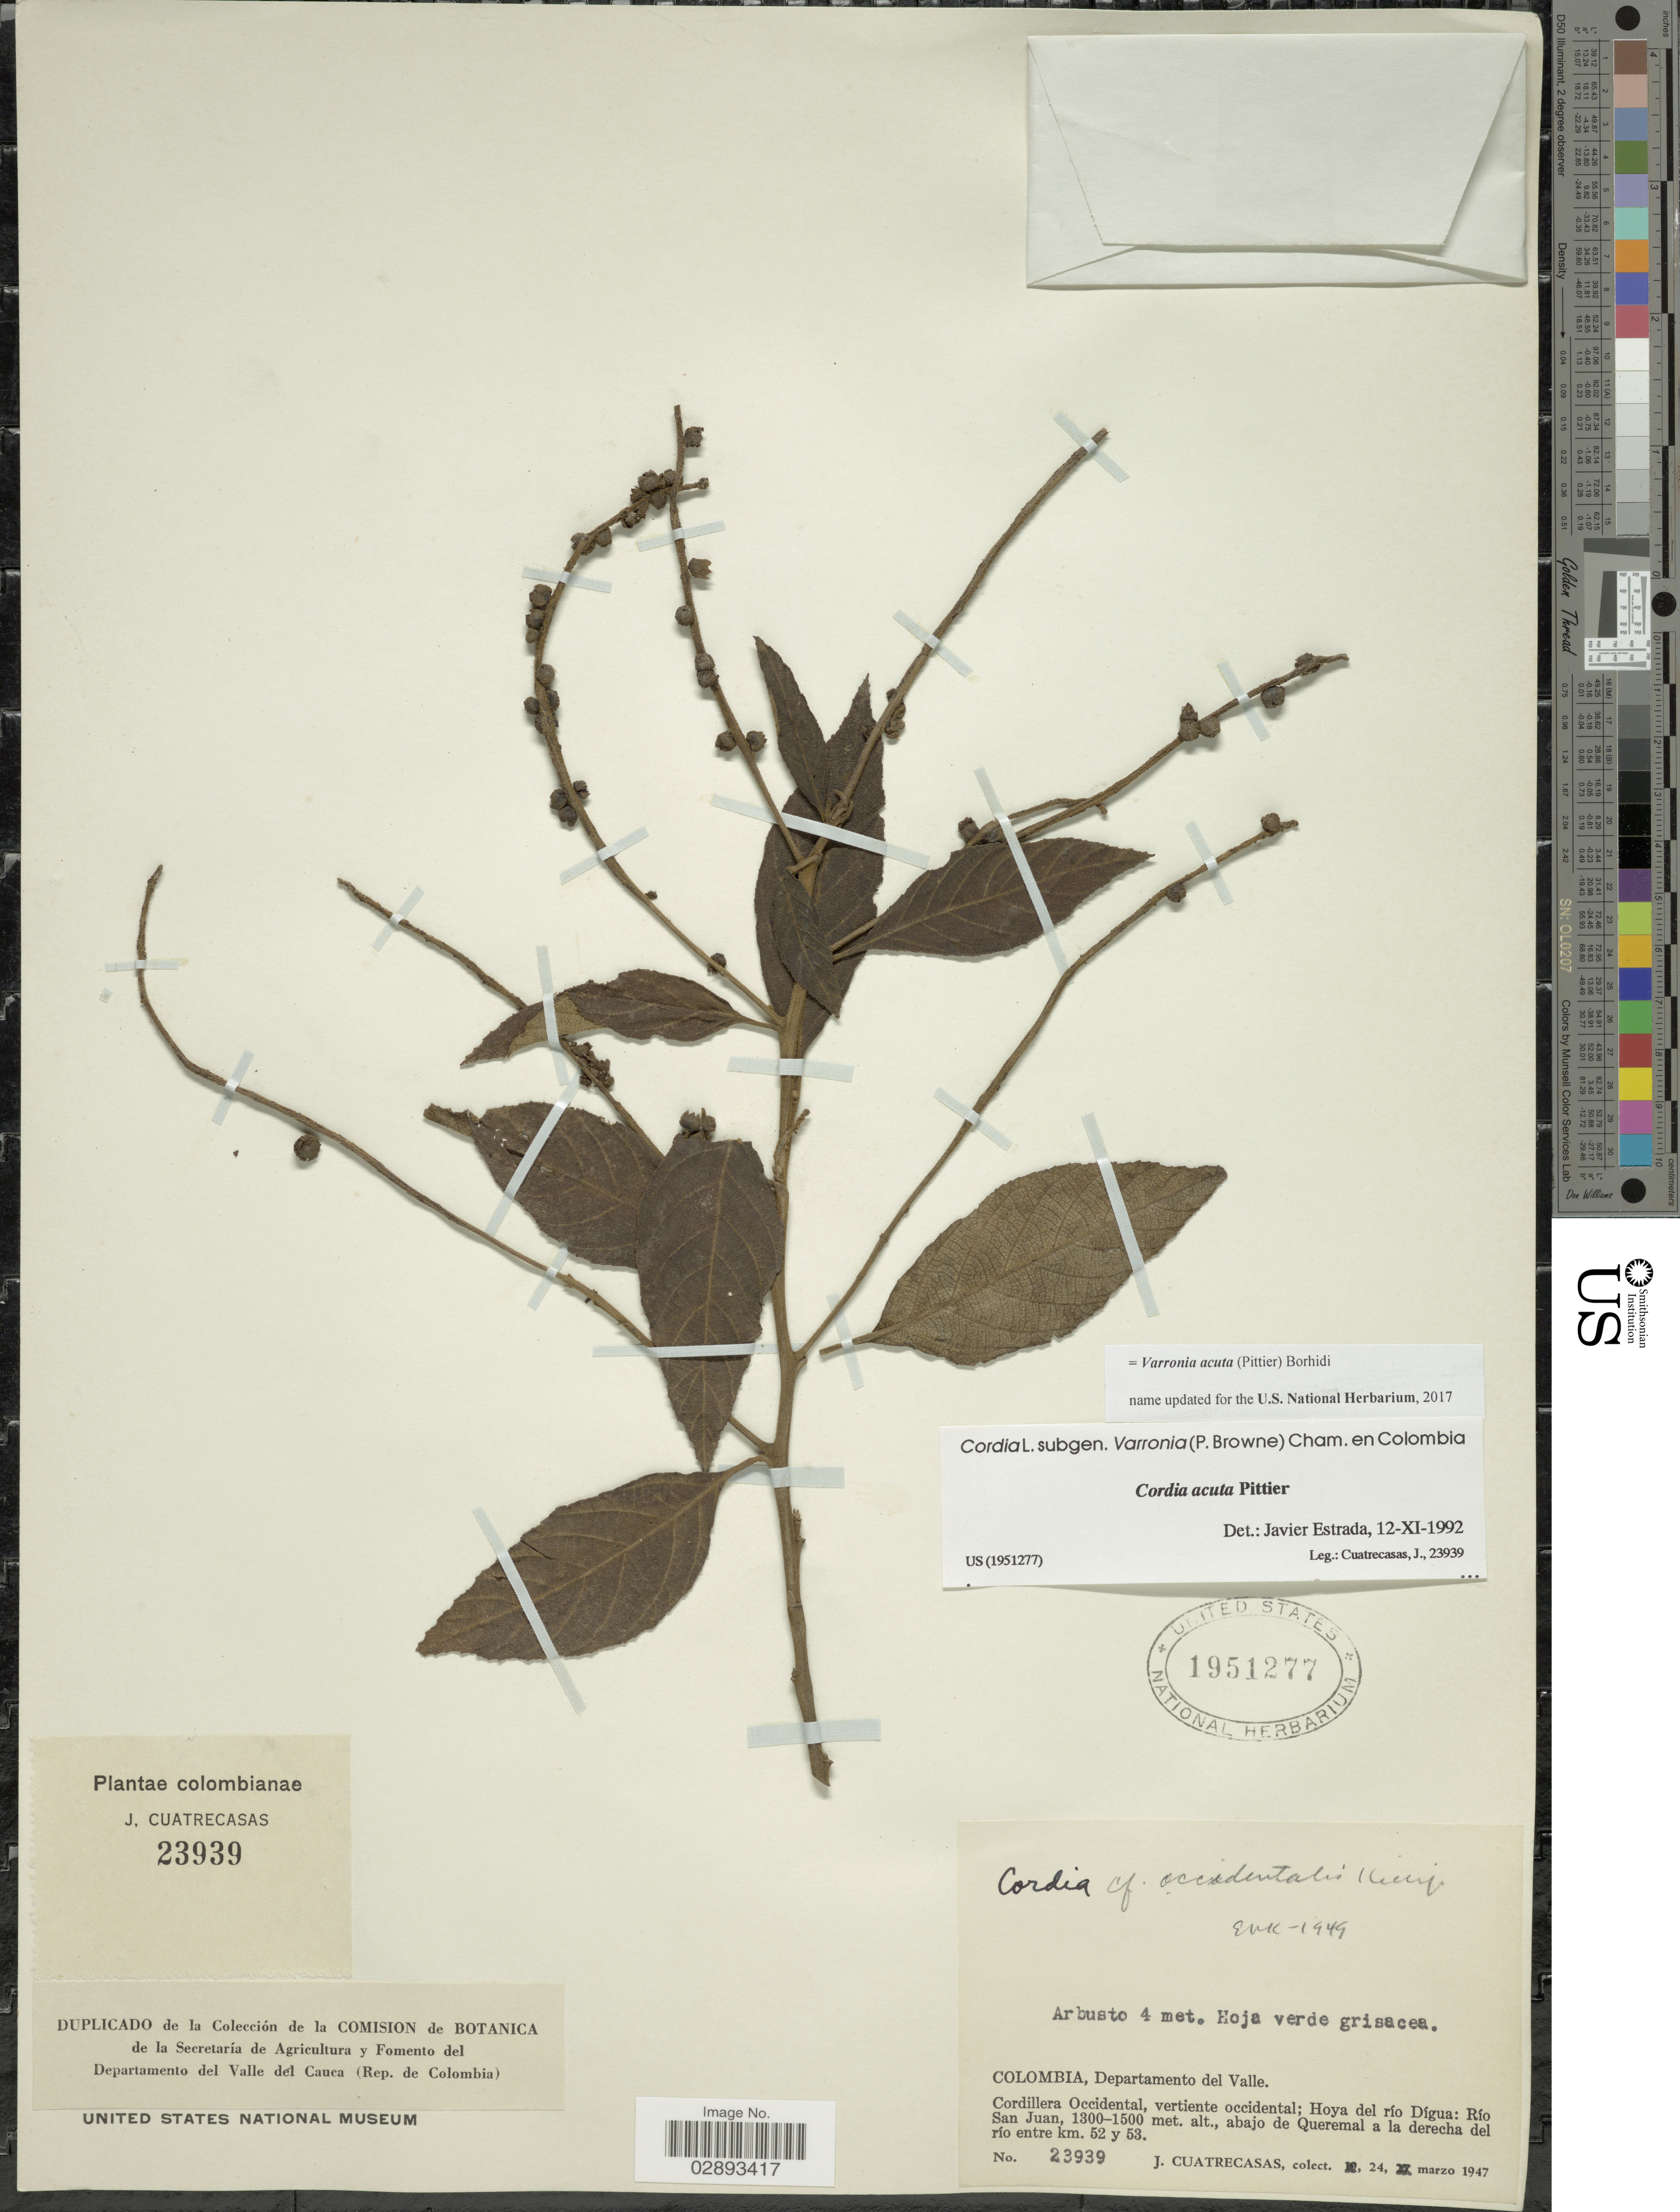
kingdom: Plantae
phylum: Tracheophyta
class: Magnoliopsida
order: Boraginales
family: Cordiaceae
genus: Varronia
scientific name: Varronia acuta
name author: (Pittier) Borhidi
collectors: J. Cuatrecasas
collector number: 23939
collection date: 1947-03-24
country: Colombia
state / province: Valle del Cauca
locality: Departamento del Valle, Cordillera Occidental, vertiente occidental: Hoya del río Dígua: Rio San Juan, abajo de Queremal a la derecha del río entre km 52 y 53.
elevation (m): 1300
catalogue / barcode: US 1951277